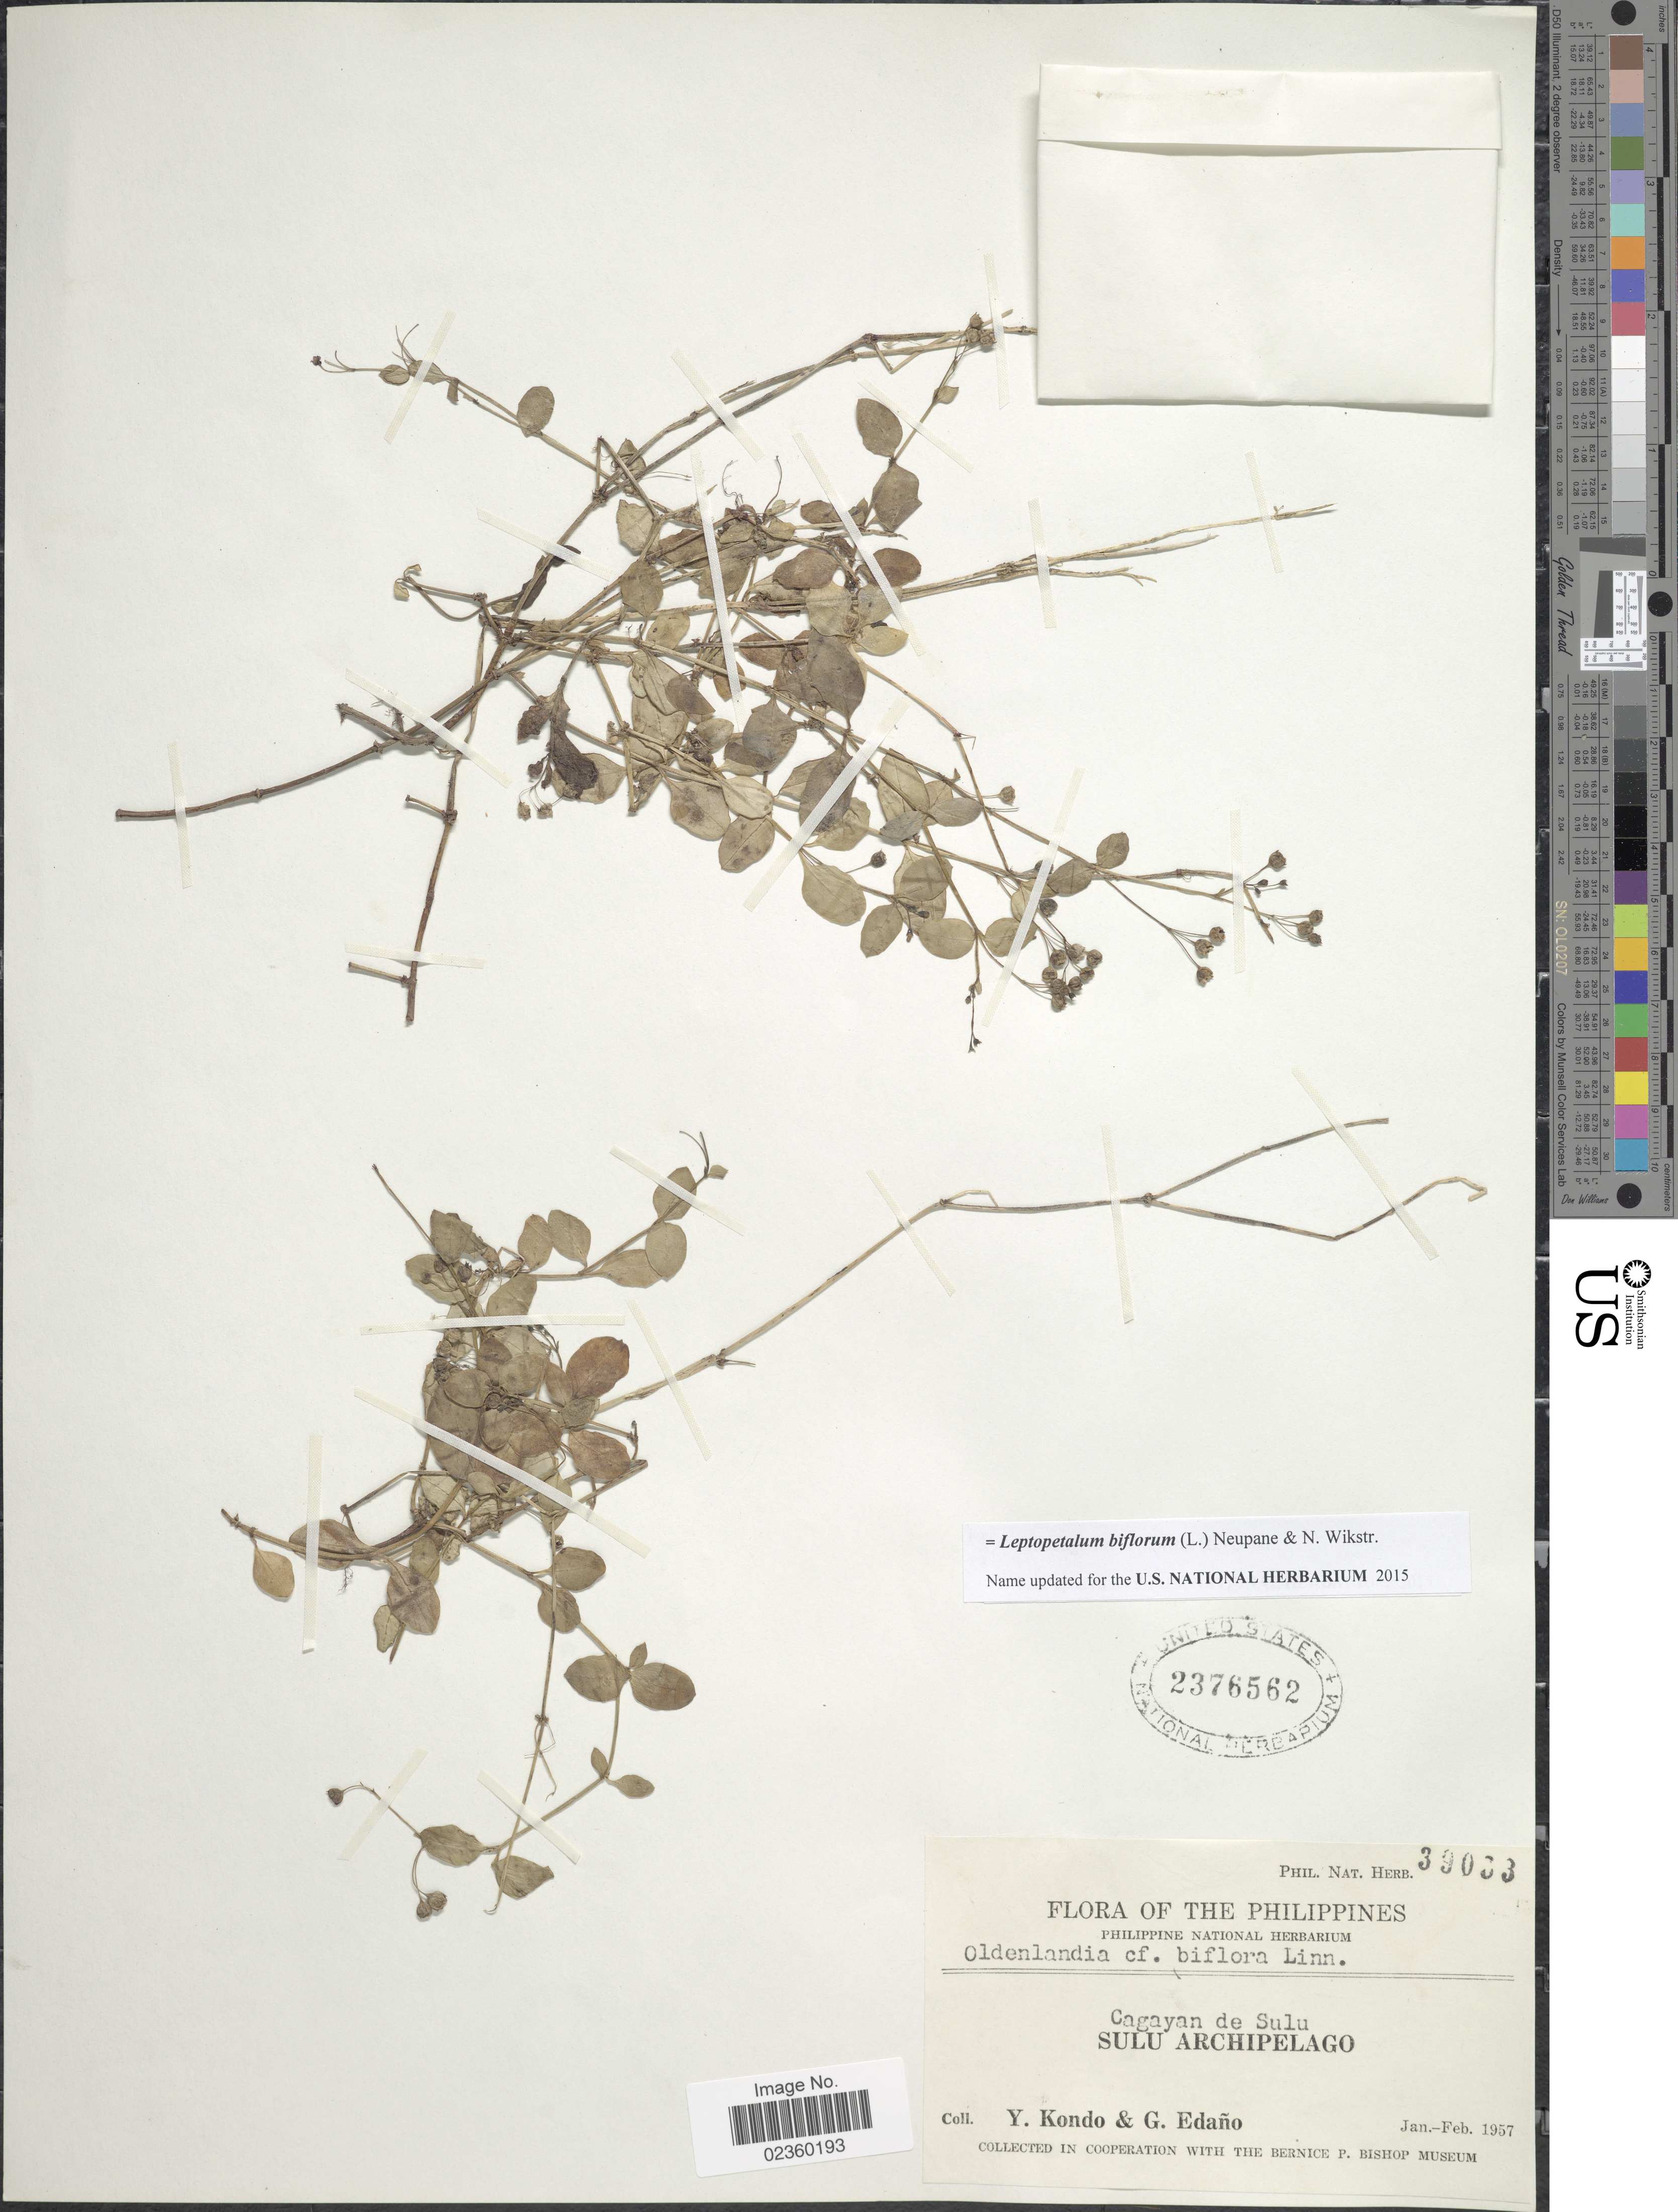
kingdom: Plantae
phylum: Tracheophyta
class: Magnoliopsida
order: Gentianales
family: Rubiaceae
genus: Leptopetalum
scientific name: Leptopetalum biflorum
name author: (L.) Neupane & N. Wikstr.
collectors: Y. Kondo & G. Edaño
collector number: Phil. Nat. Herb. 39033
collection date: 1957-01/1957-02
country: Philippines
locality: Cagayan de Sulu, Sulu Archipelago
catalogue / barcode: US 2376562